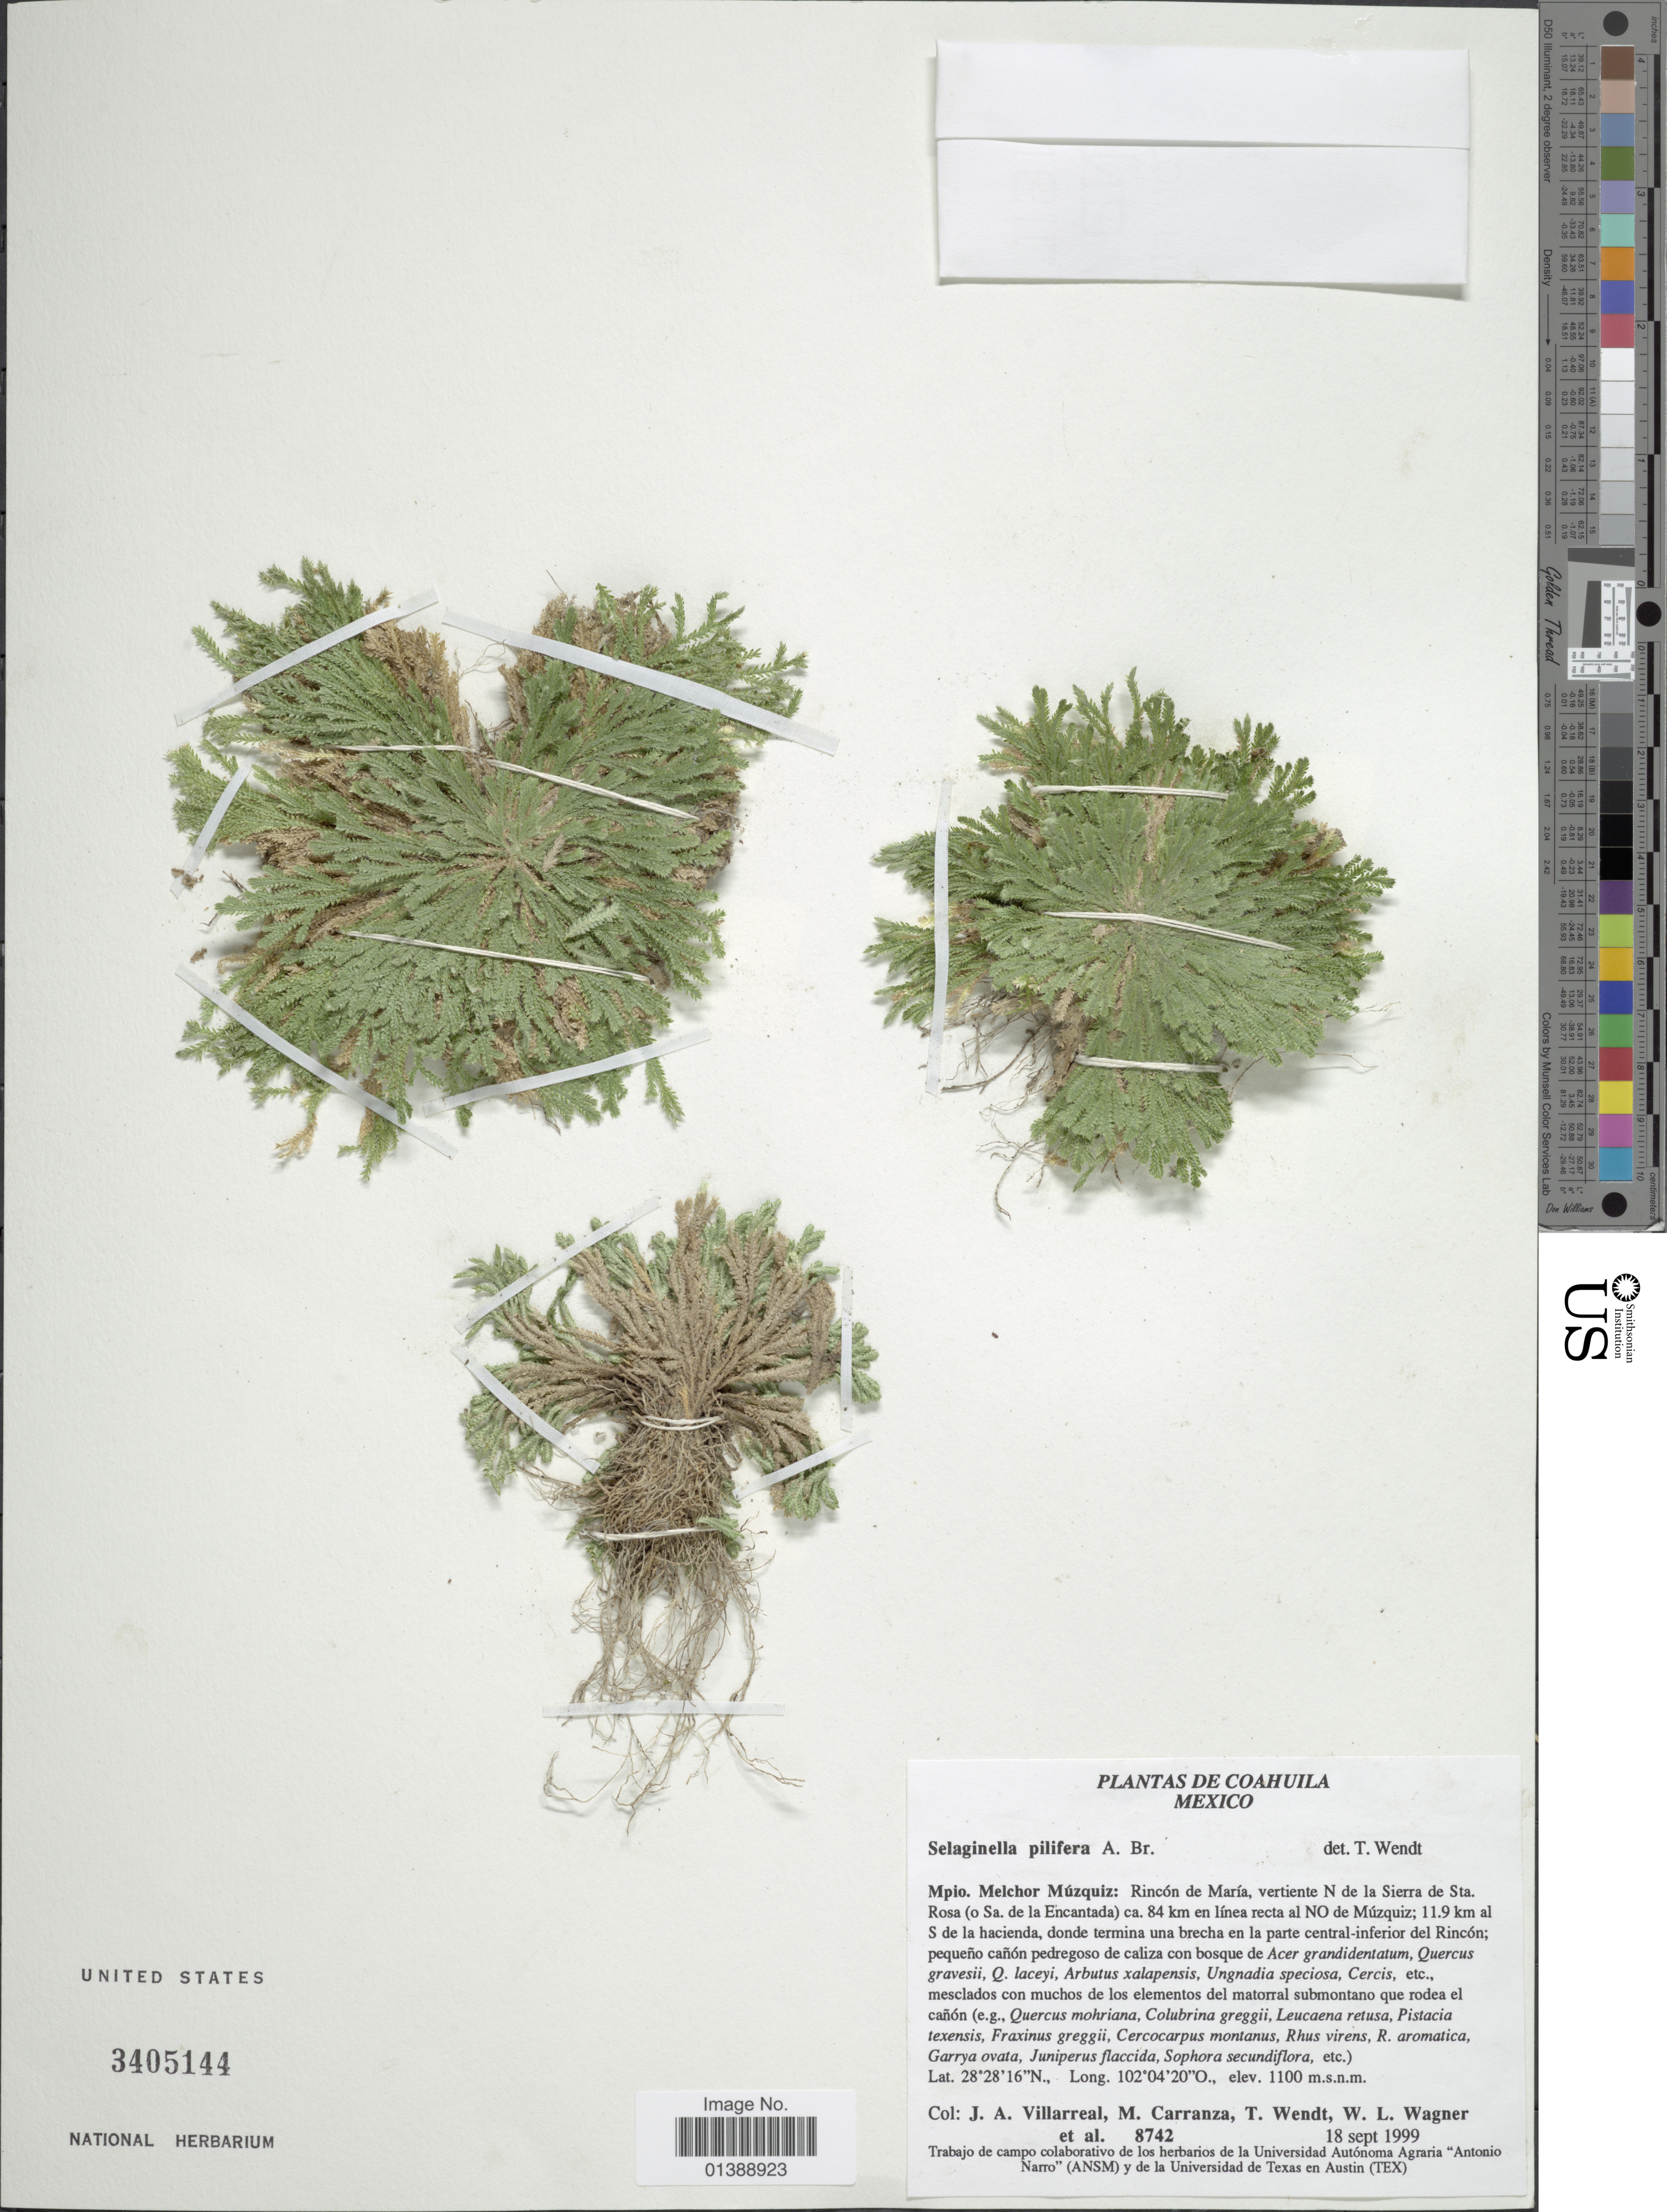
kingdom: Plantae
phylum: Tracheophyta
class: Lycopodiopsida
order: Selaginellales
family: Selaginellaceae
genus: Selaginella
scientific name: Selaginella pilifera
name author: A. Braun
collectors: J. Villareal, M. Carranza, T. L. Wendt, W. L. Wagner & et al.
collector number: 8742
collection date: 1999-09-18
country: Mexico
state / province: Coahuila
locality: Mpio. Melchor Múzquiz: Rincón de María, vertiente N de la Sierra de Sta. Rosa (o. Sa. de la Encantada) ca. 84 km en línea recta al NOde Múzquiz; 11.9 km al S de la hacienda, donde temina una brecha en la parte central-inferior del Rincón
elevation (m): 1100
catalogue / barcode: US 3405144